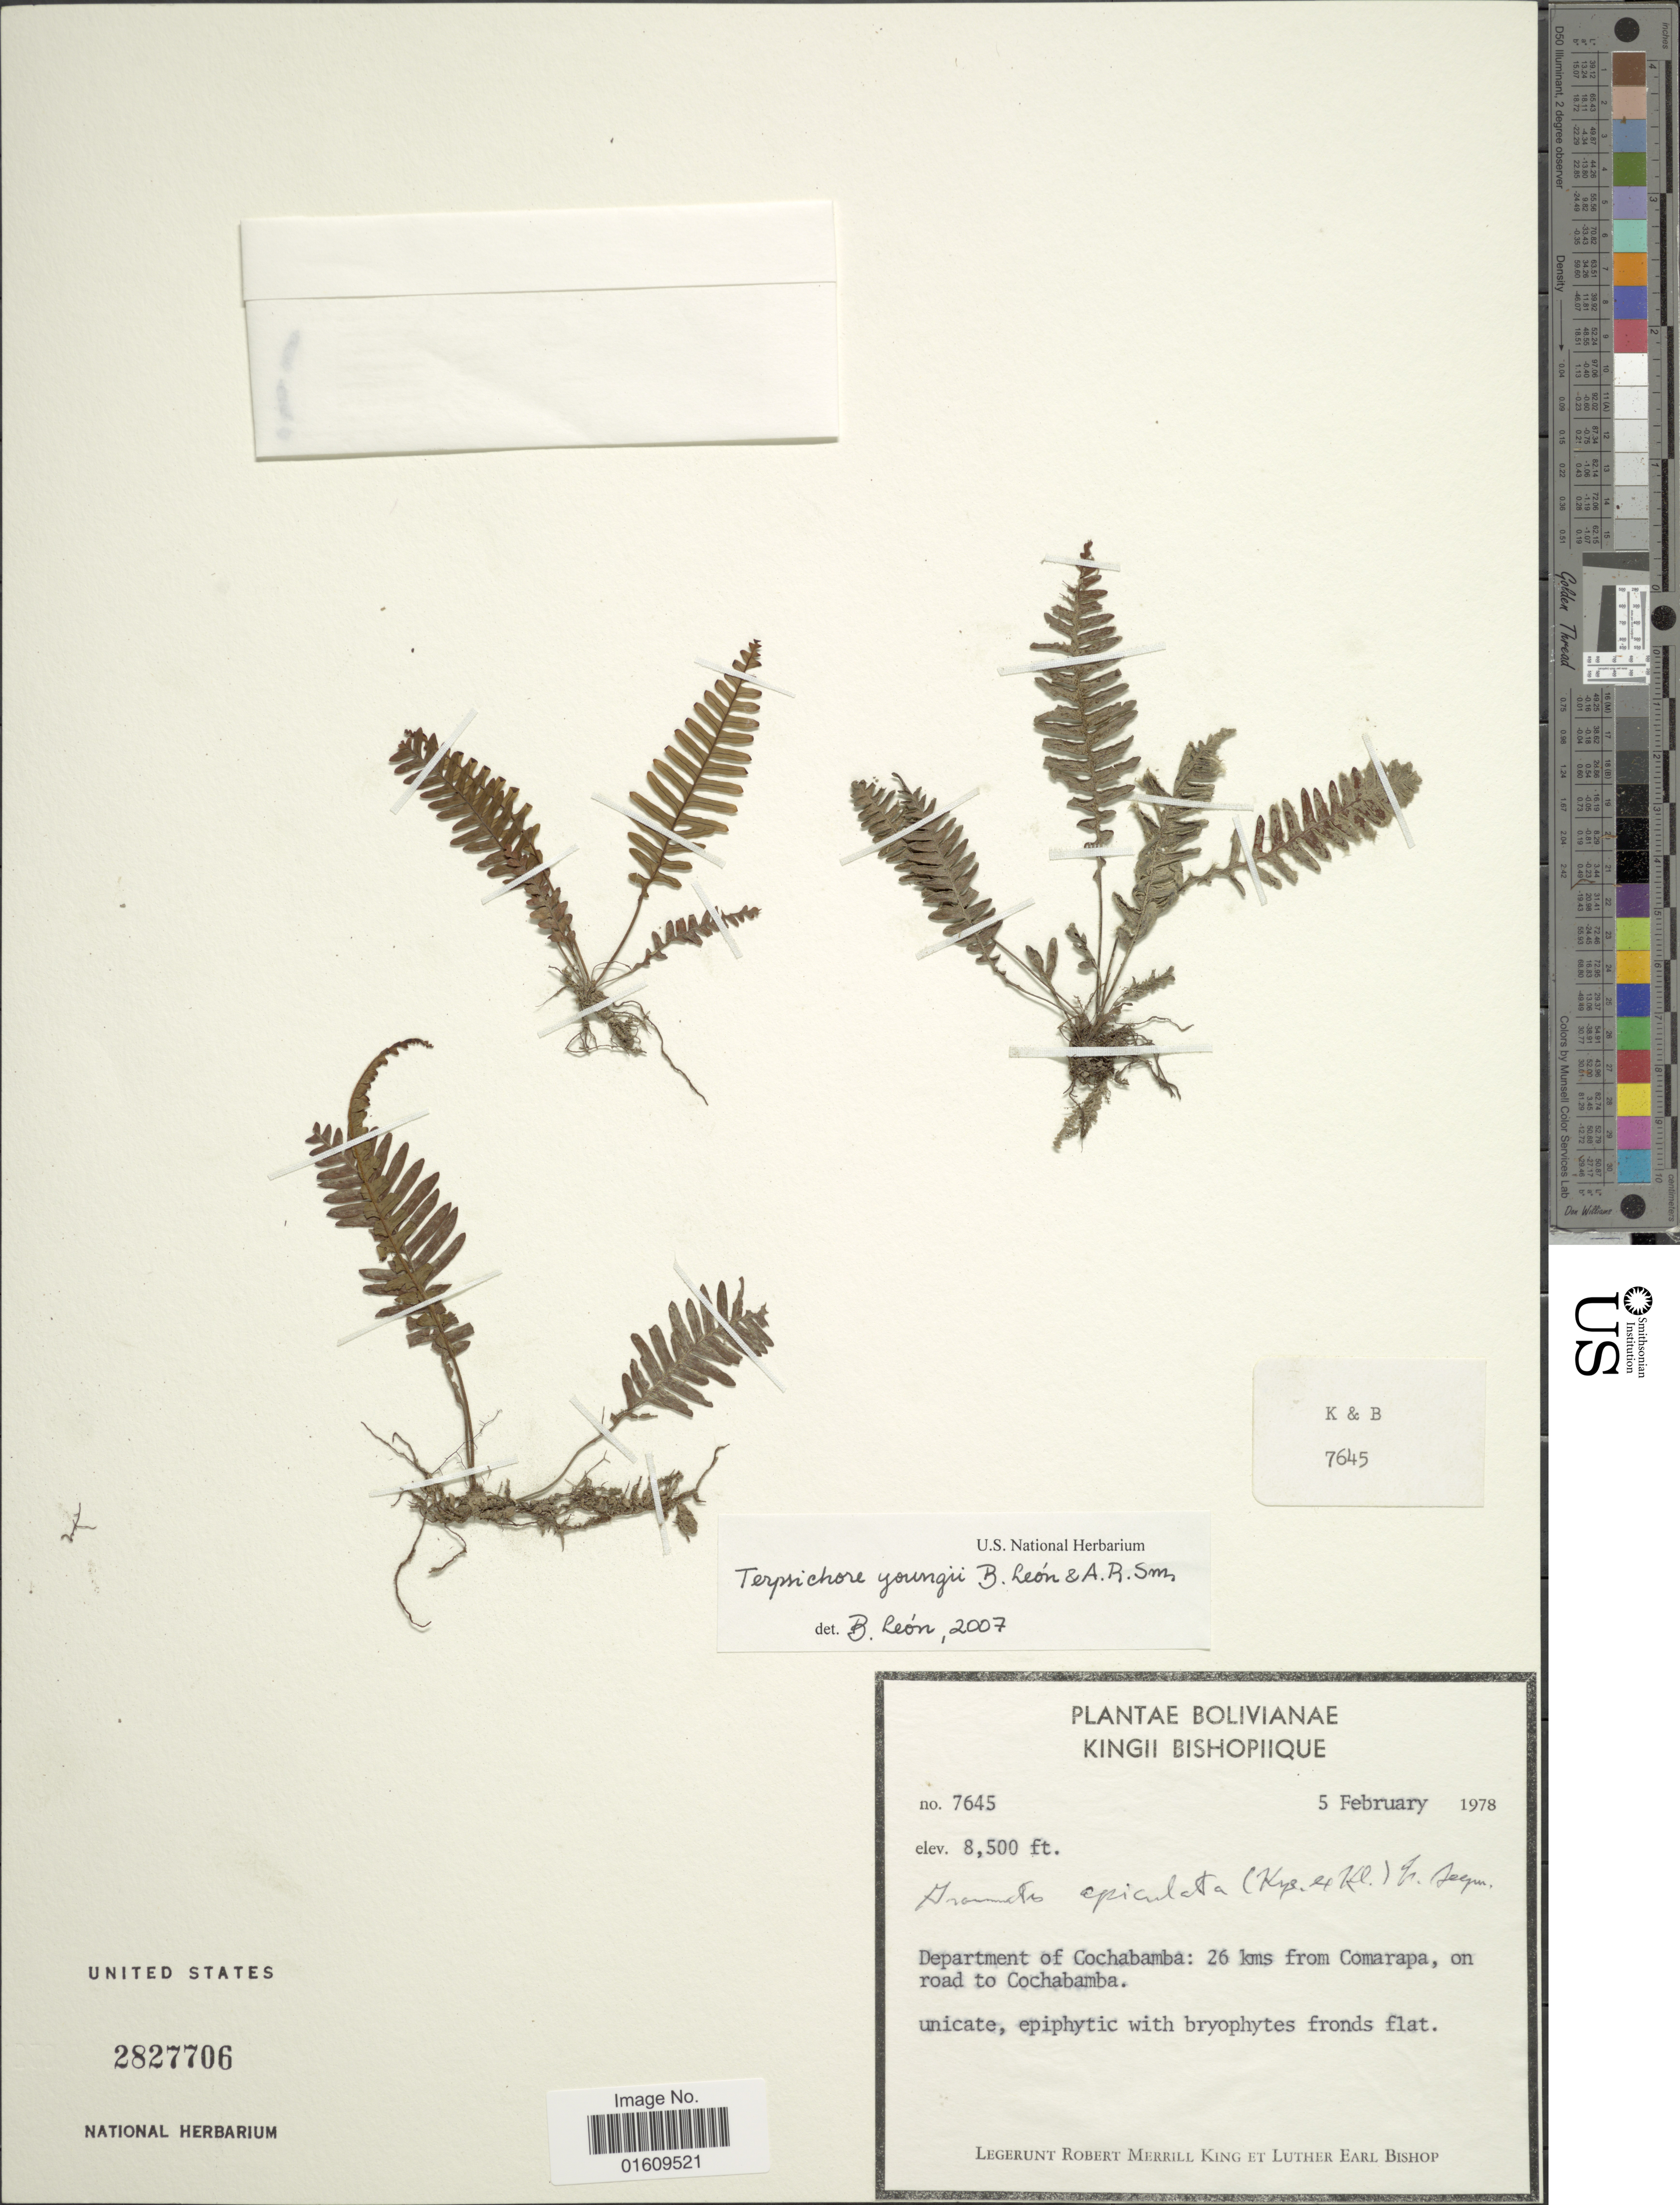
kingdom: Plantae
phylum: Tracheophyta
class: Polypodiopsida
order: Polypodiales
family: Polypodiaceae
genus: Ascogrammitis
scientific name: Ascogrammitis david-smithii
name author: (Stolze) Sundue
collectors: L. R. M. King & L. E. Bishop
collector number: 7645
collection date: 1978-02-05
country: Bolivia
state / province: Cochabamba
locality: Departement of Cochabamba: 26 kms of Comarapa, on road to Cochabamba.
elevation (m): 2591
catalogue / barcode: US 2827706